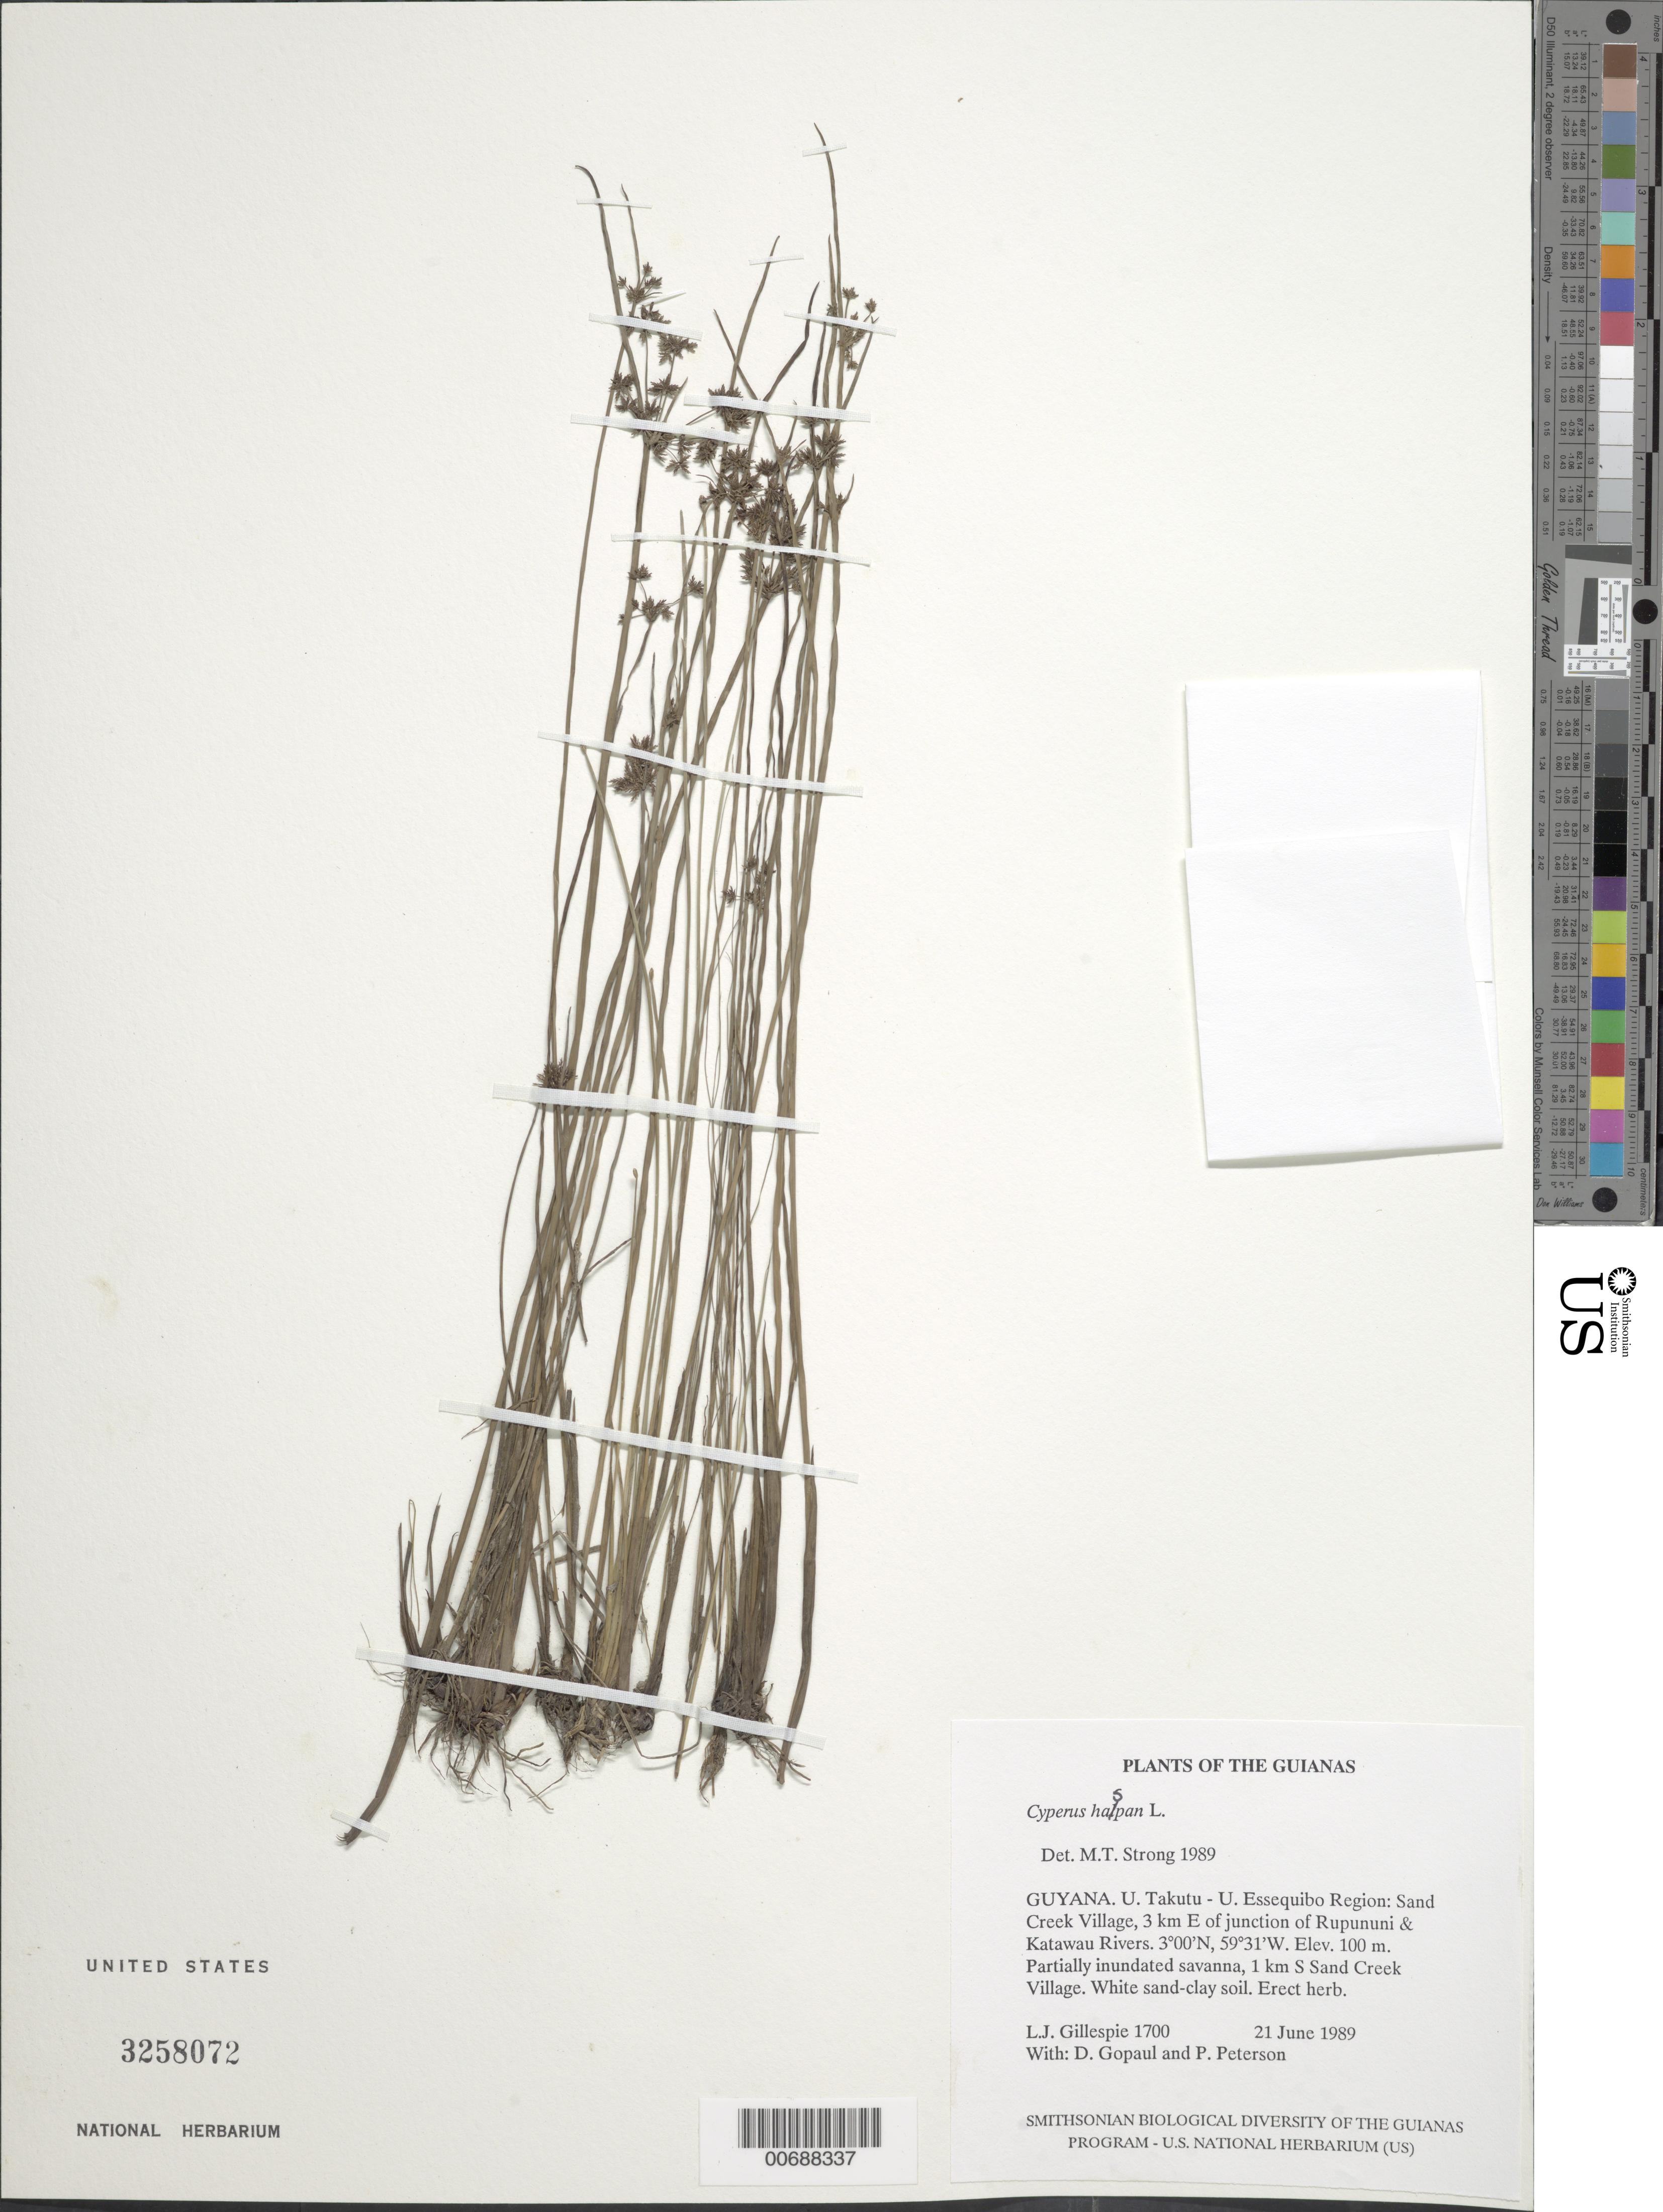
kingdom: Plantae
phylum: Tracheophyta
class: Liliopsida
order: Poales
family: Cyperaceae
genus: Cyperus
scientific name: Cyperus haspan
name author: L.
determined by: Strong, M. T., (US), Smithsonian Institution - National Museum of Natural History (UNITED STATES)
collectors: L. J. Gillespie, D. Gopaul & P. M. Peterson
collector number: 1700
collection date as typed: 21 June 1989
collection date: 1989-06-21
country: Guyana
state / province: U. Takutu-U. Essequibo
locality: Sand Creek Village, 3 km E of junction of Rupununi & Katawau Rivers. 1 km S of village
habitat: Partially inundated savanna. White sand-clay soil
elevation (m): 100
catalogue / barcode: US 3258072